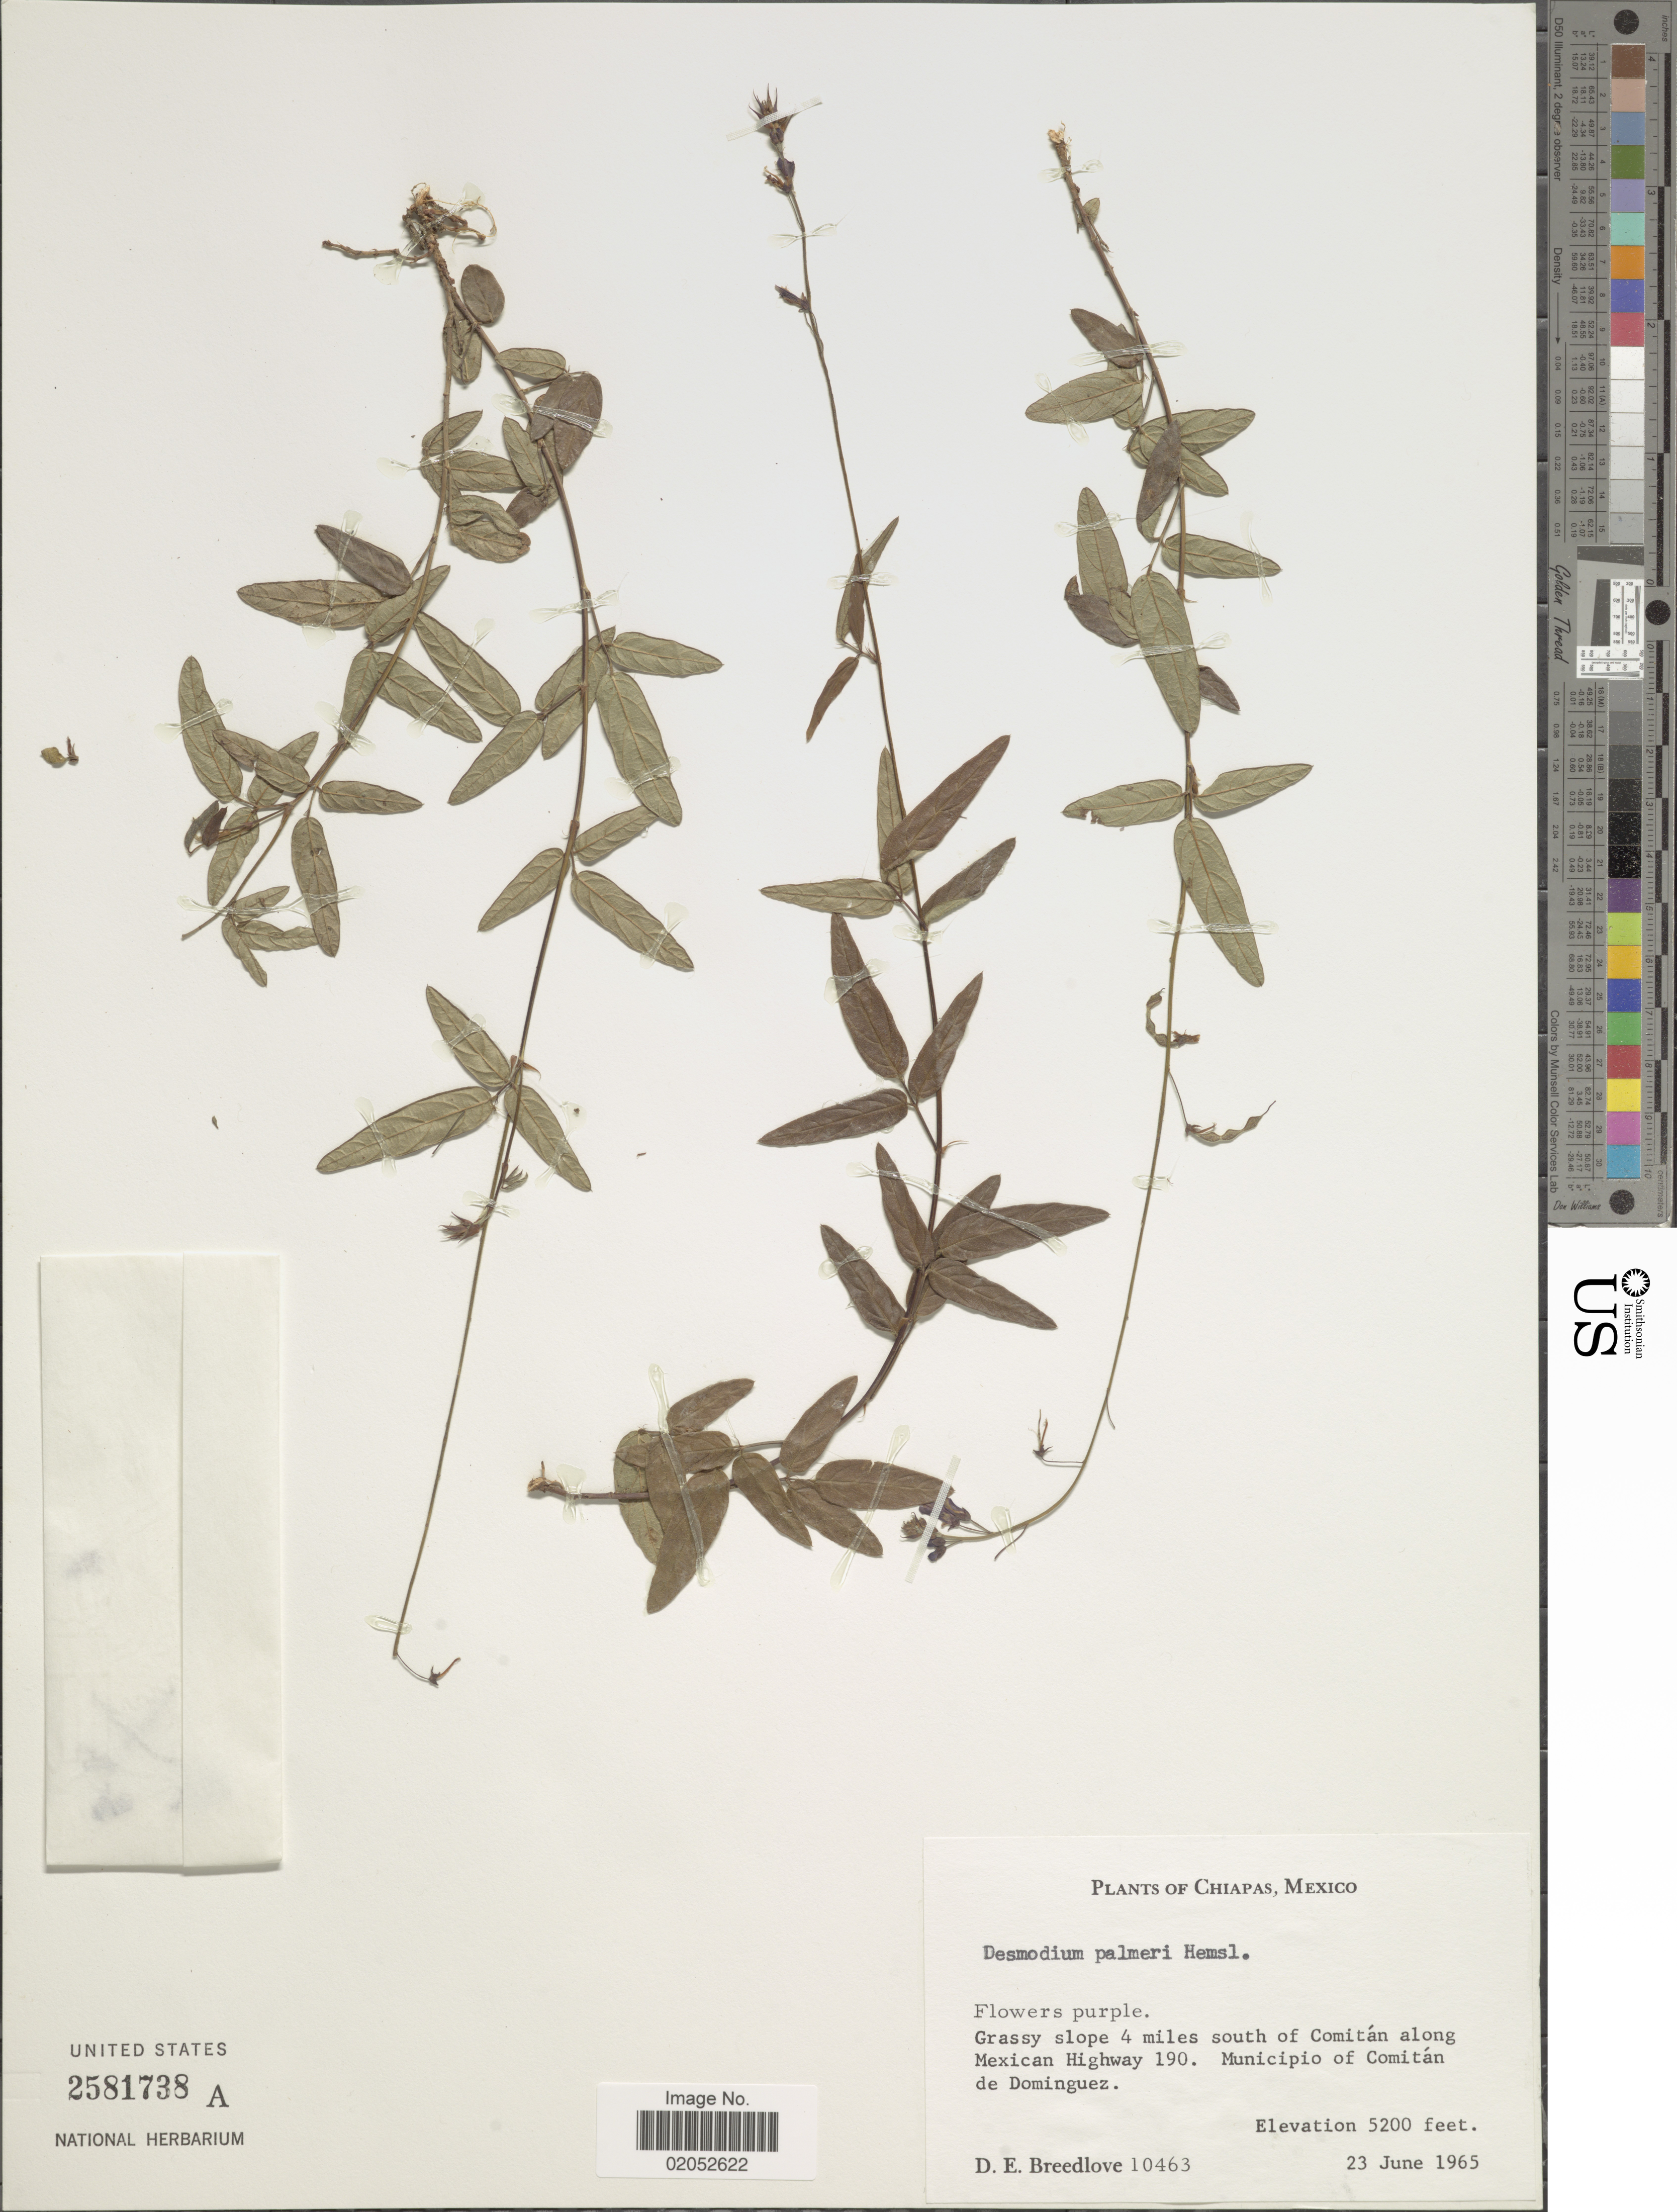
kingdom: Plantae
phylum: Tracheophyta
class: Magnoliopsida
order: Fabales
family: Fabaceae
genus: Desmodium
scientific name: Desmodium palmeri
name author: Hemsl.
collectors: D. E. Breedlove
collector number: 10463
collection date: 1965-06-23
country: Mexico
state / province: Chiapas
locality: Grassy slope 4 miles south of Comitan along Mexican Highway 190, Municipio of Comitan de Dominguez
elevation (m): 1585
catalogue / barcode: US 2581738A